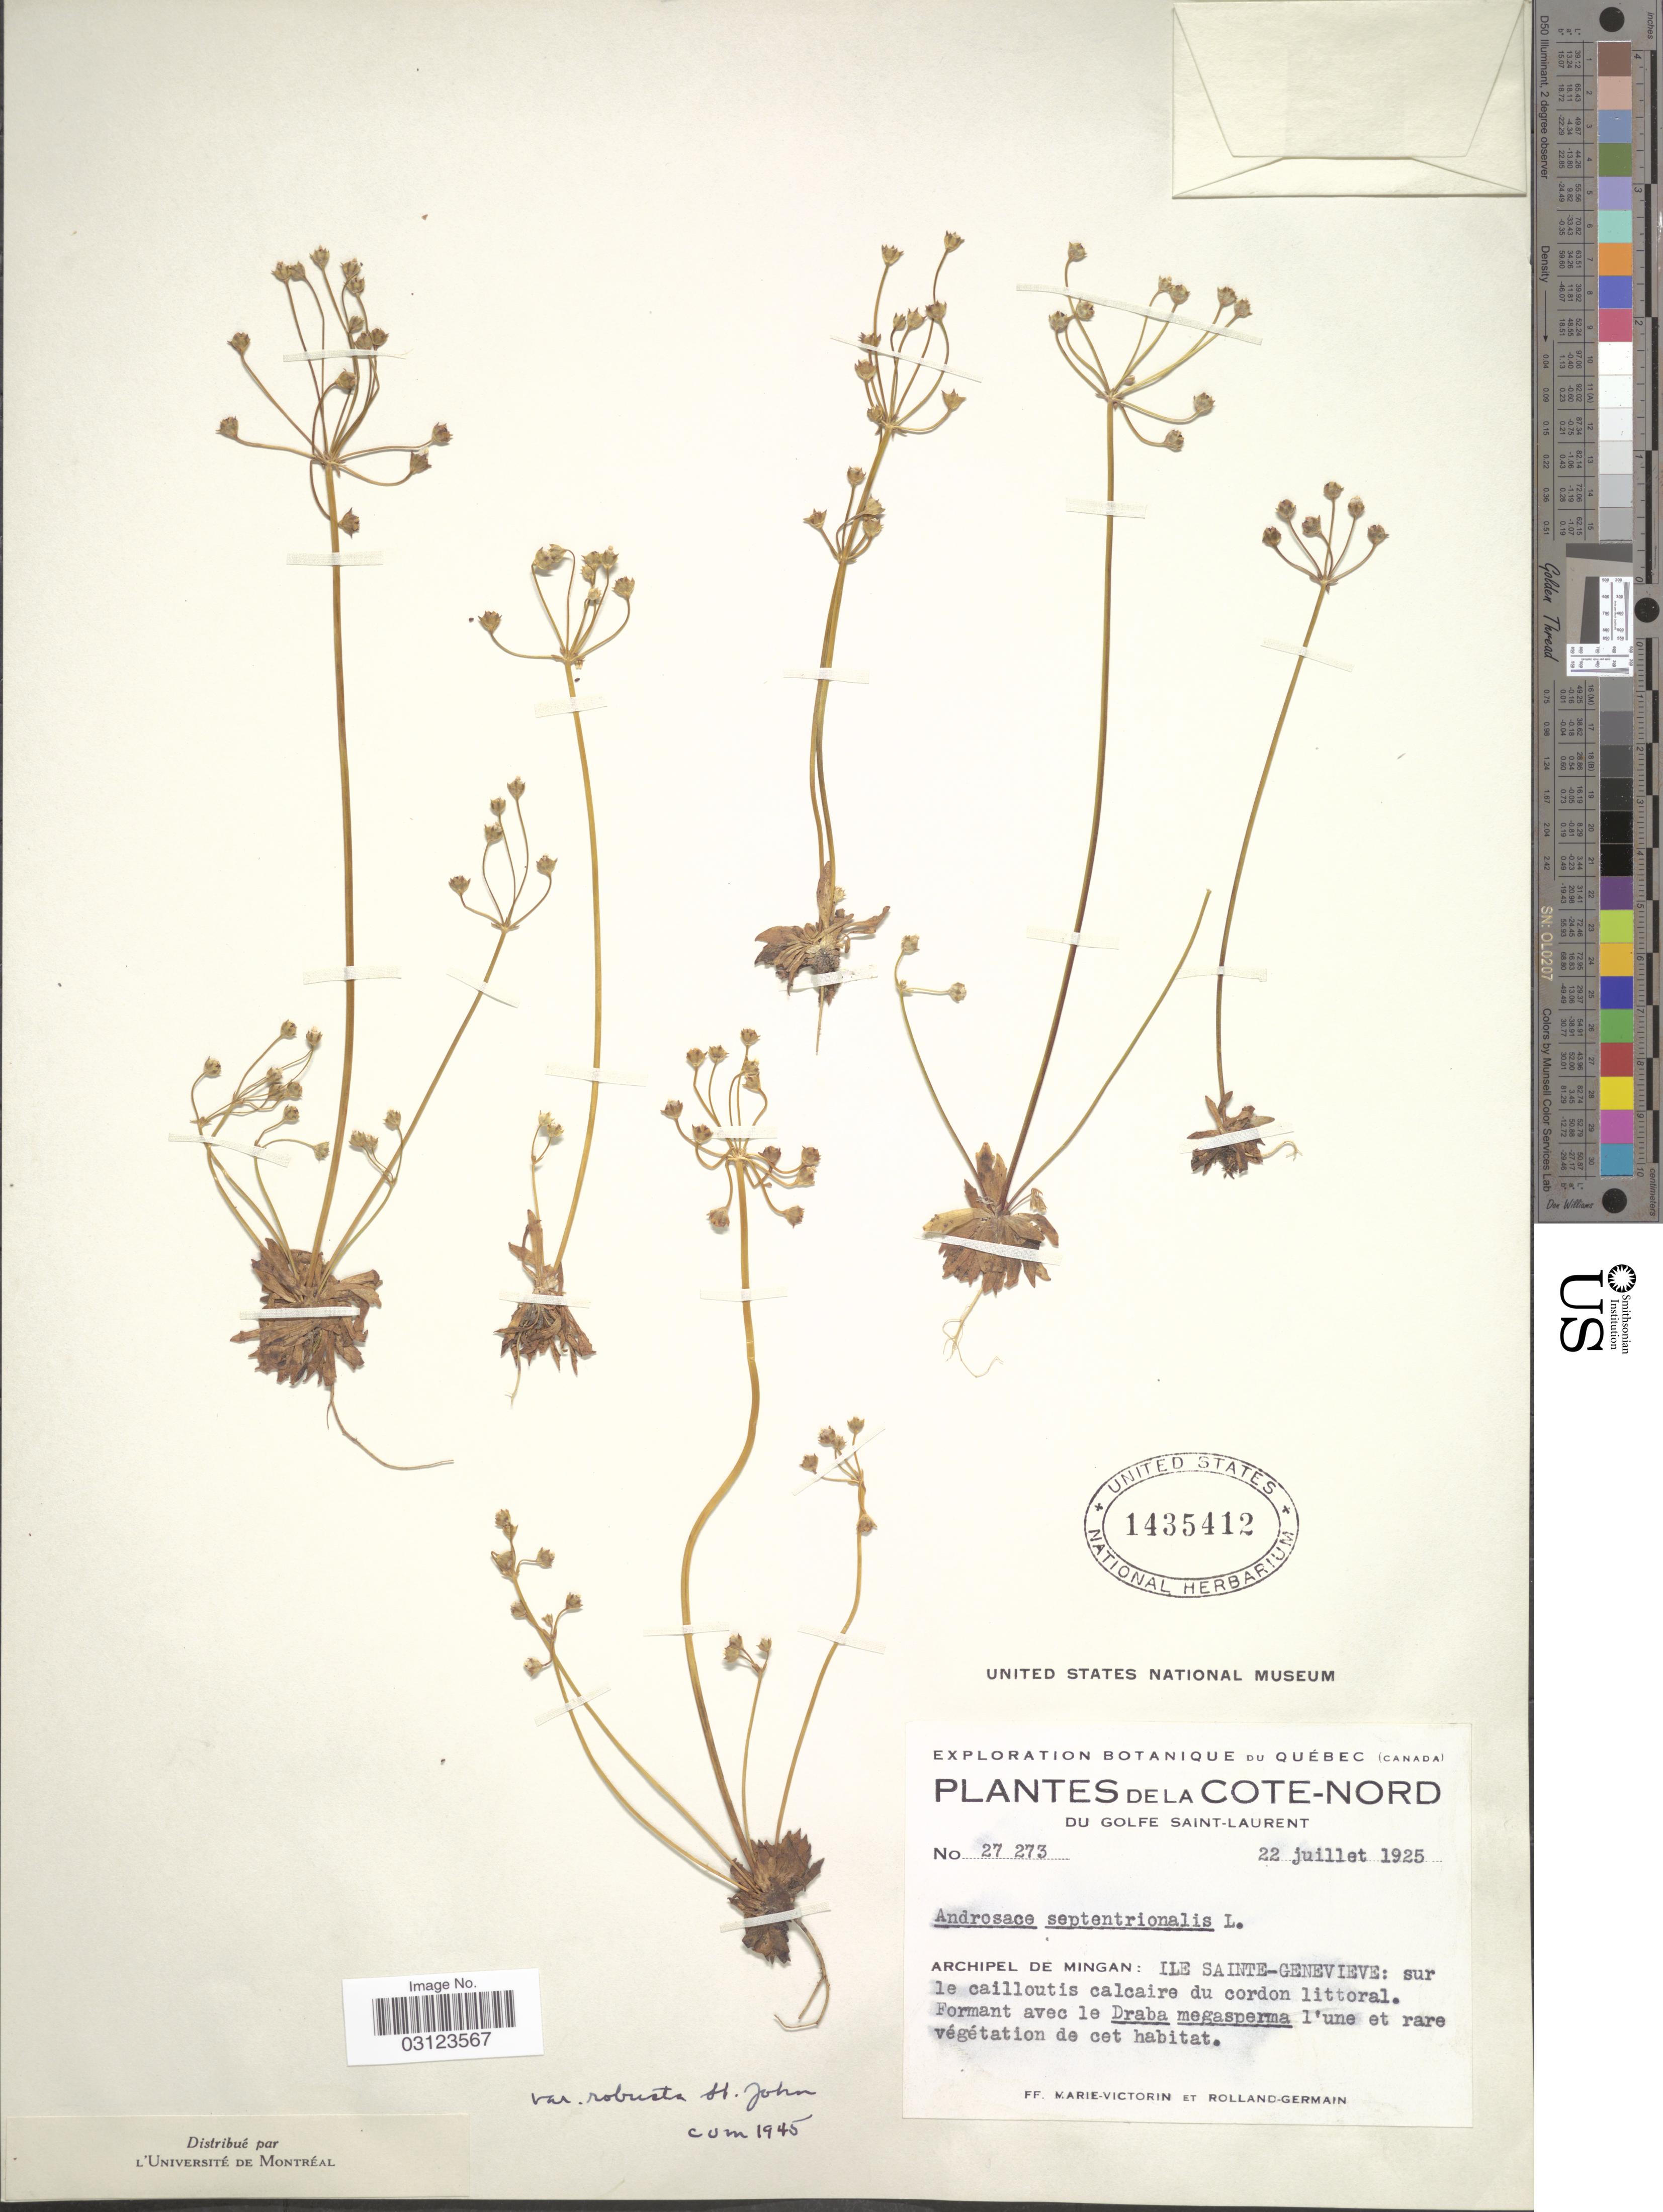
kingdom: Plantae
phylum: Tracheophyta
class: Magnoliopsida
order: Ericales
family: Primulaceae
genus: Androsace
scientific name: Androsace septentrionalis subsp. robusta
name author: (H. St. John) G.T. Robbins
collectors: F. Marie-Victorin & Rolland-Germain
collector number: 27273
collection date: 1925-07-22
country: Canada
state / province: Quebec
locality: Cote-Nord du Golfe Saint-Laurent. Archipel de Mingan: Ile Sainte-Genevieve.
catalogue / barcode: US 1435412